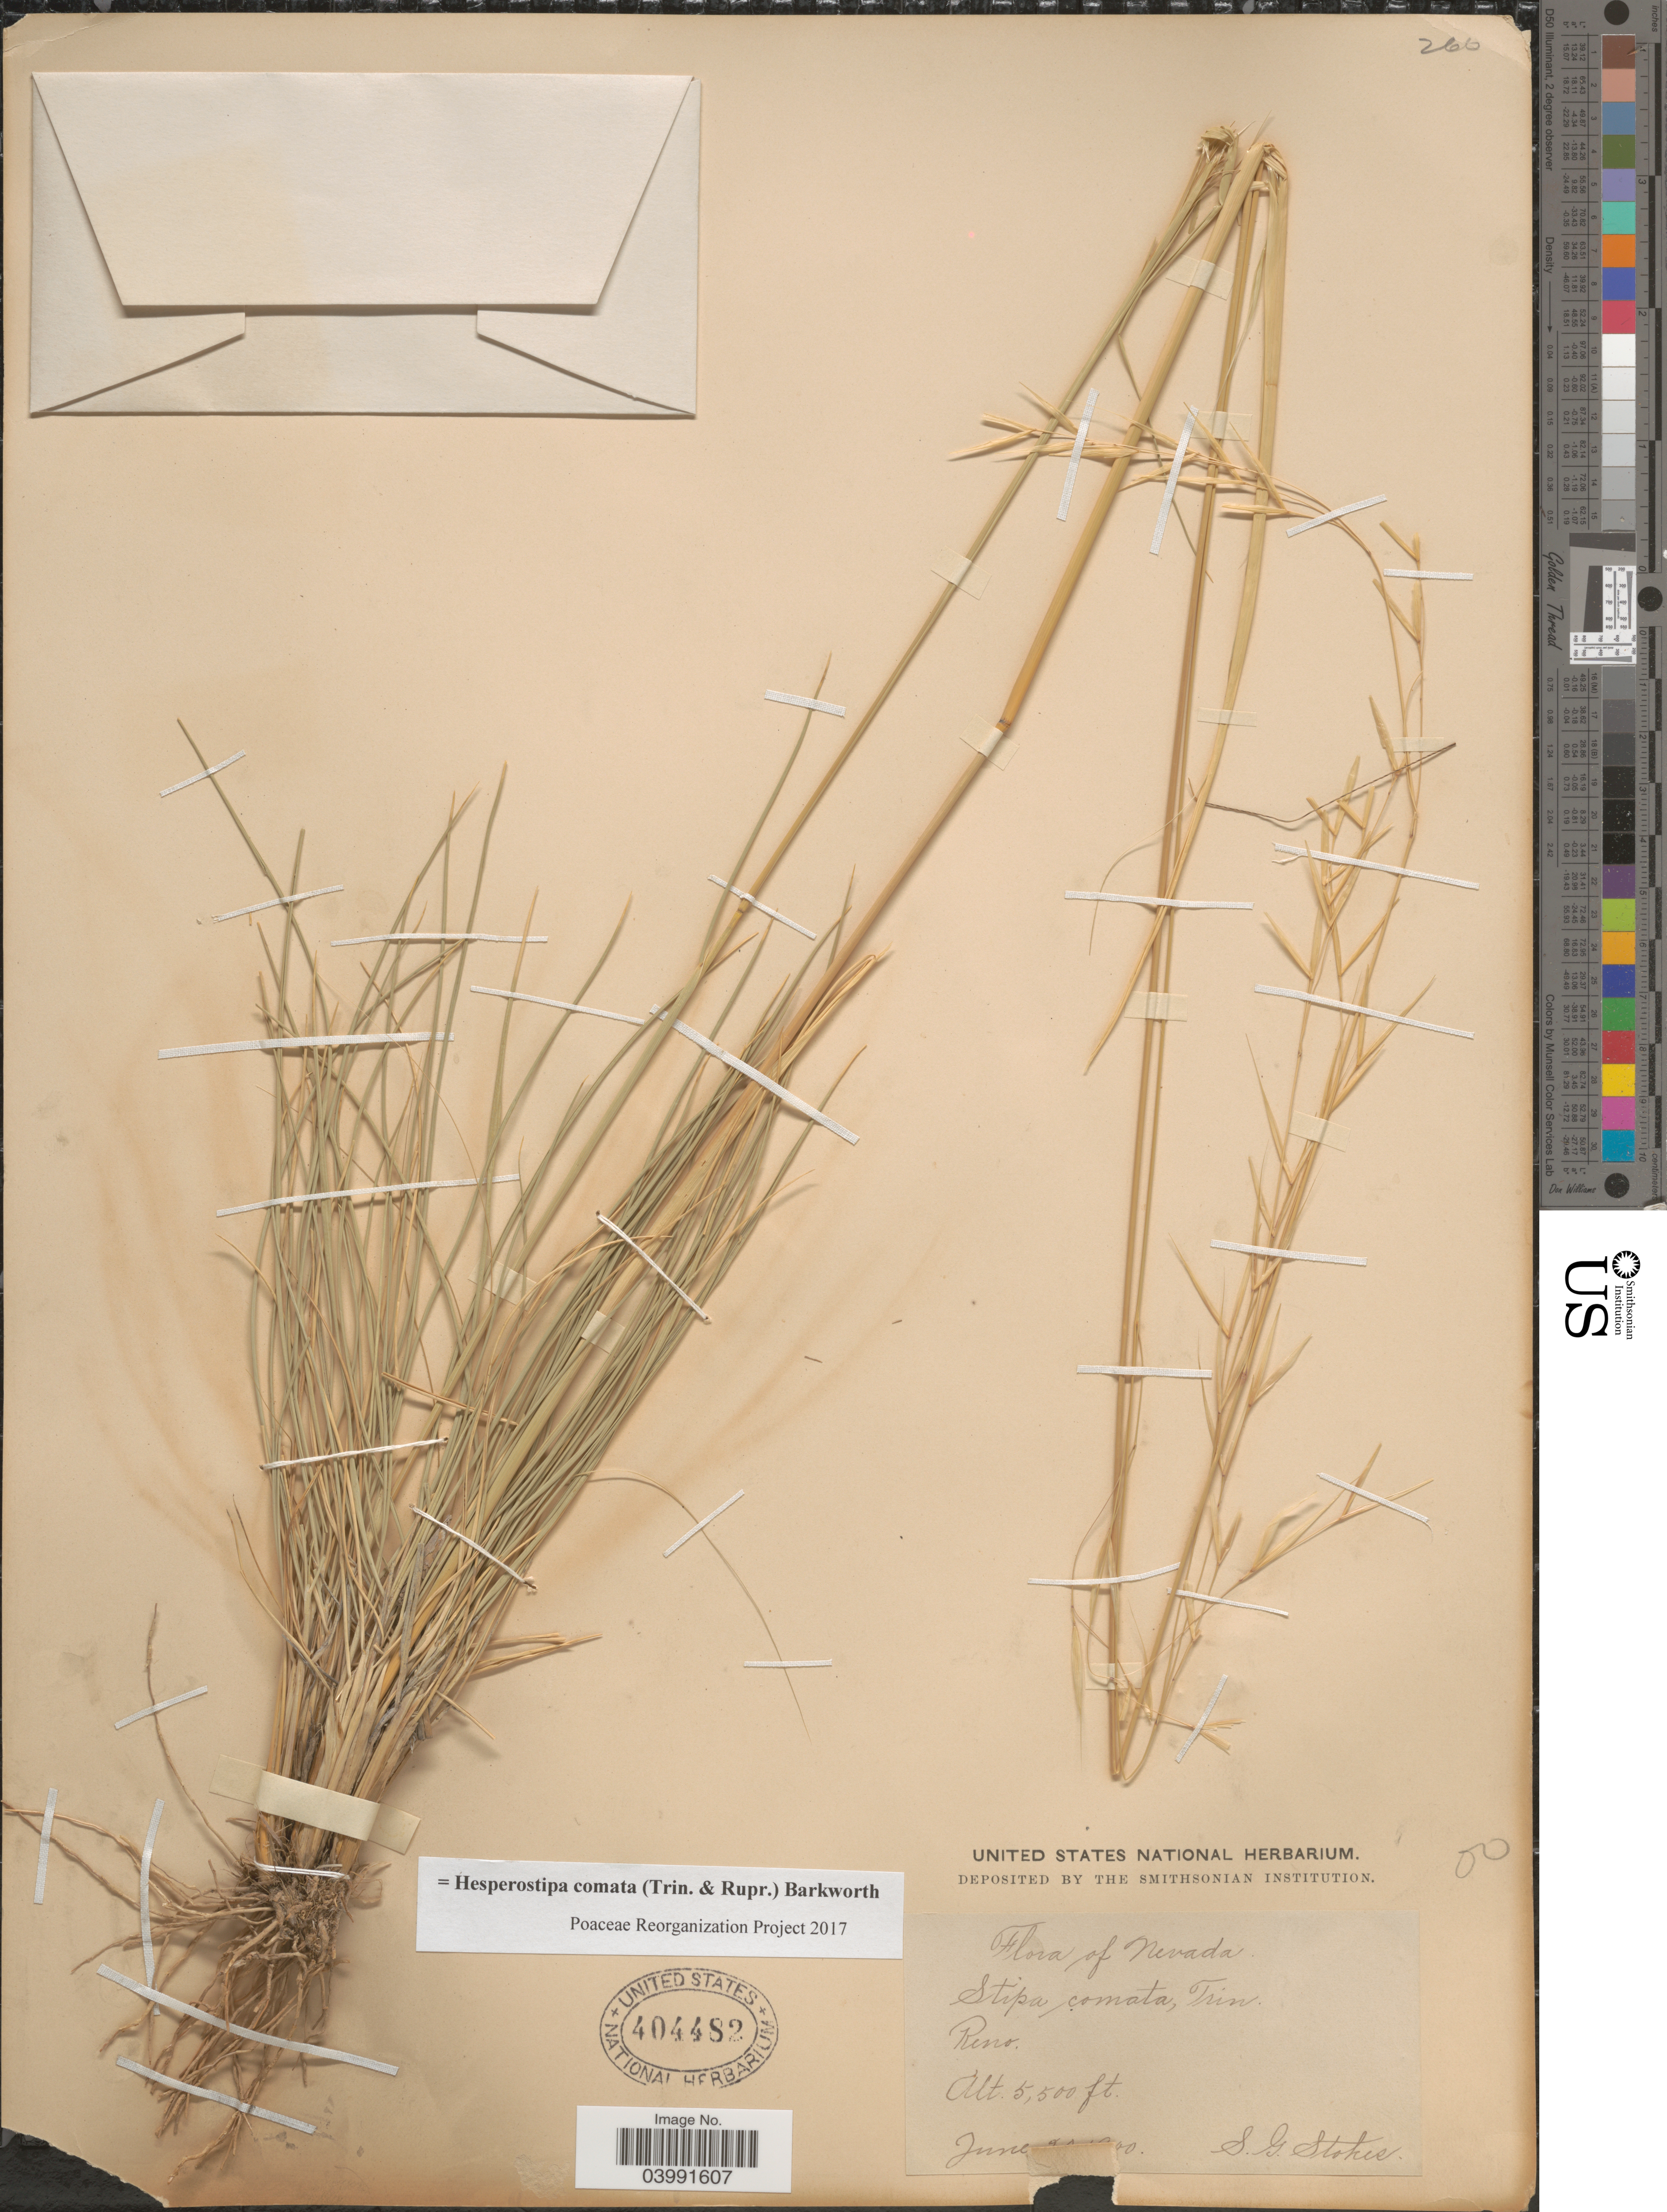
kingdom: Plantae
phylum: Tracheophyta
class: Liliopsida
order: Poales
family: Poaceae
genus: Hesperostipa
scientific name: Hesperostipa comata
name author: (Trin. & Rupr.) Barkworth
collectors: S. G. Stokes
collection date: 1890-06-20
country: United States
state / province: Nevada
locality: Reno.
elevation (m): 1676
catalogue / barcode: US 404482